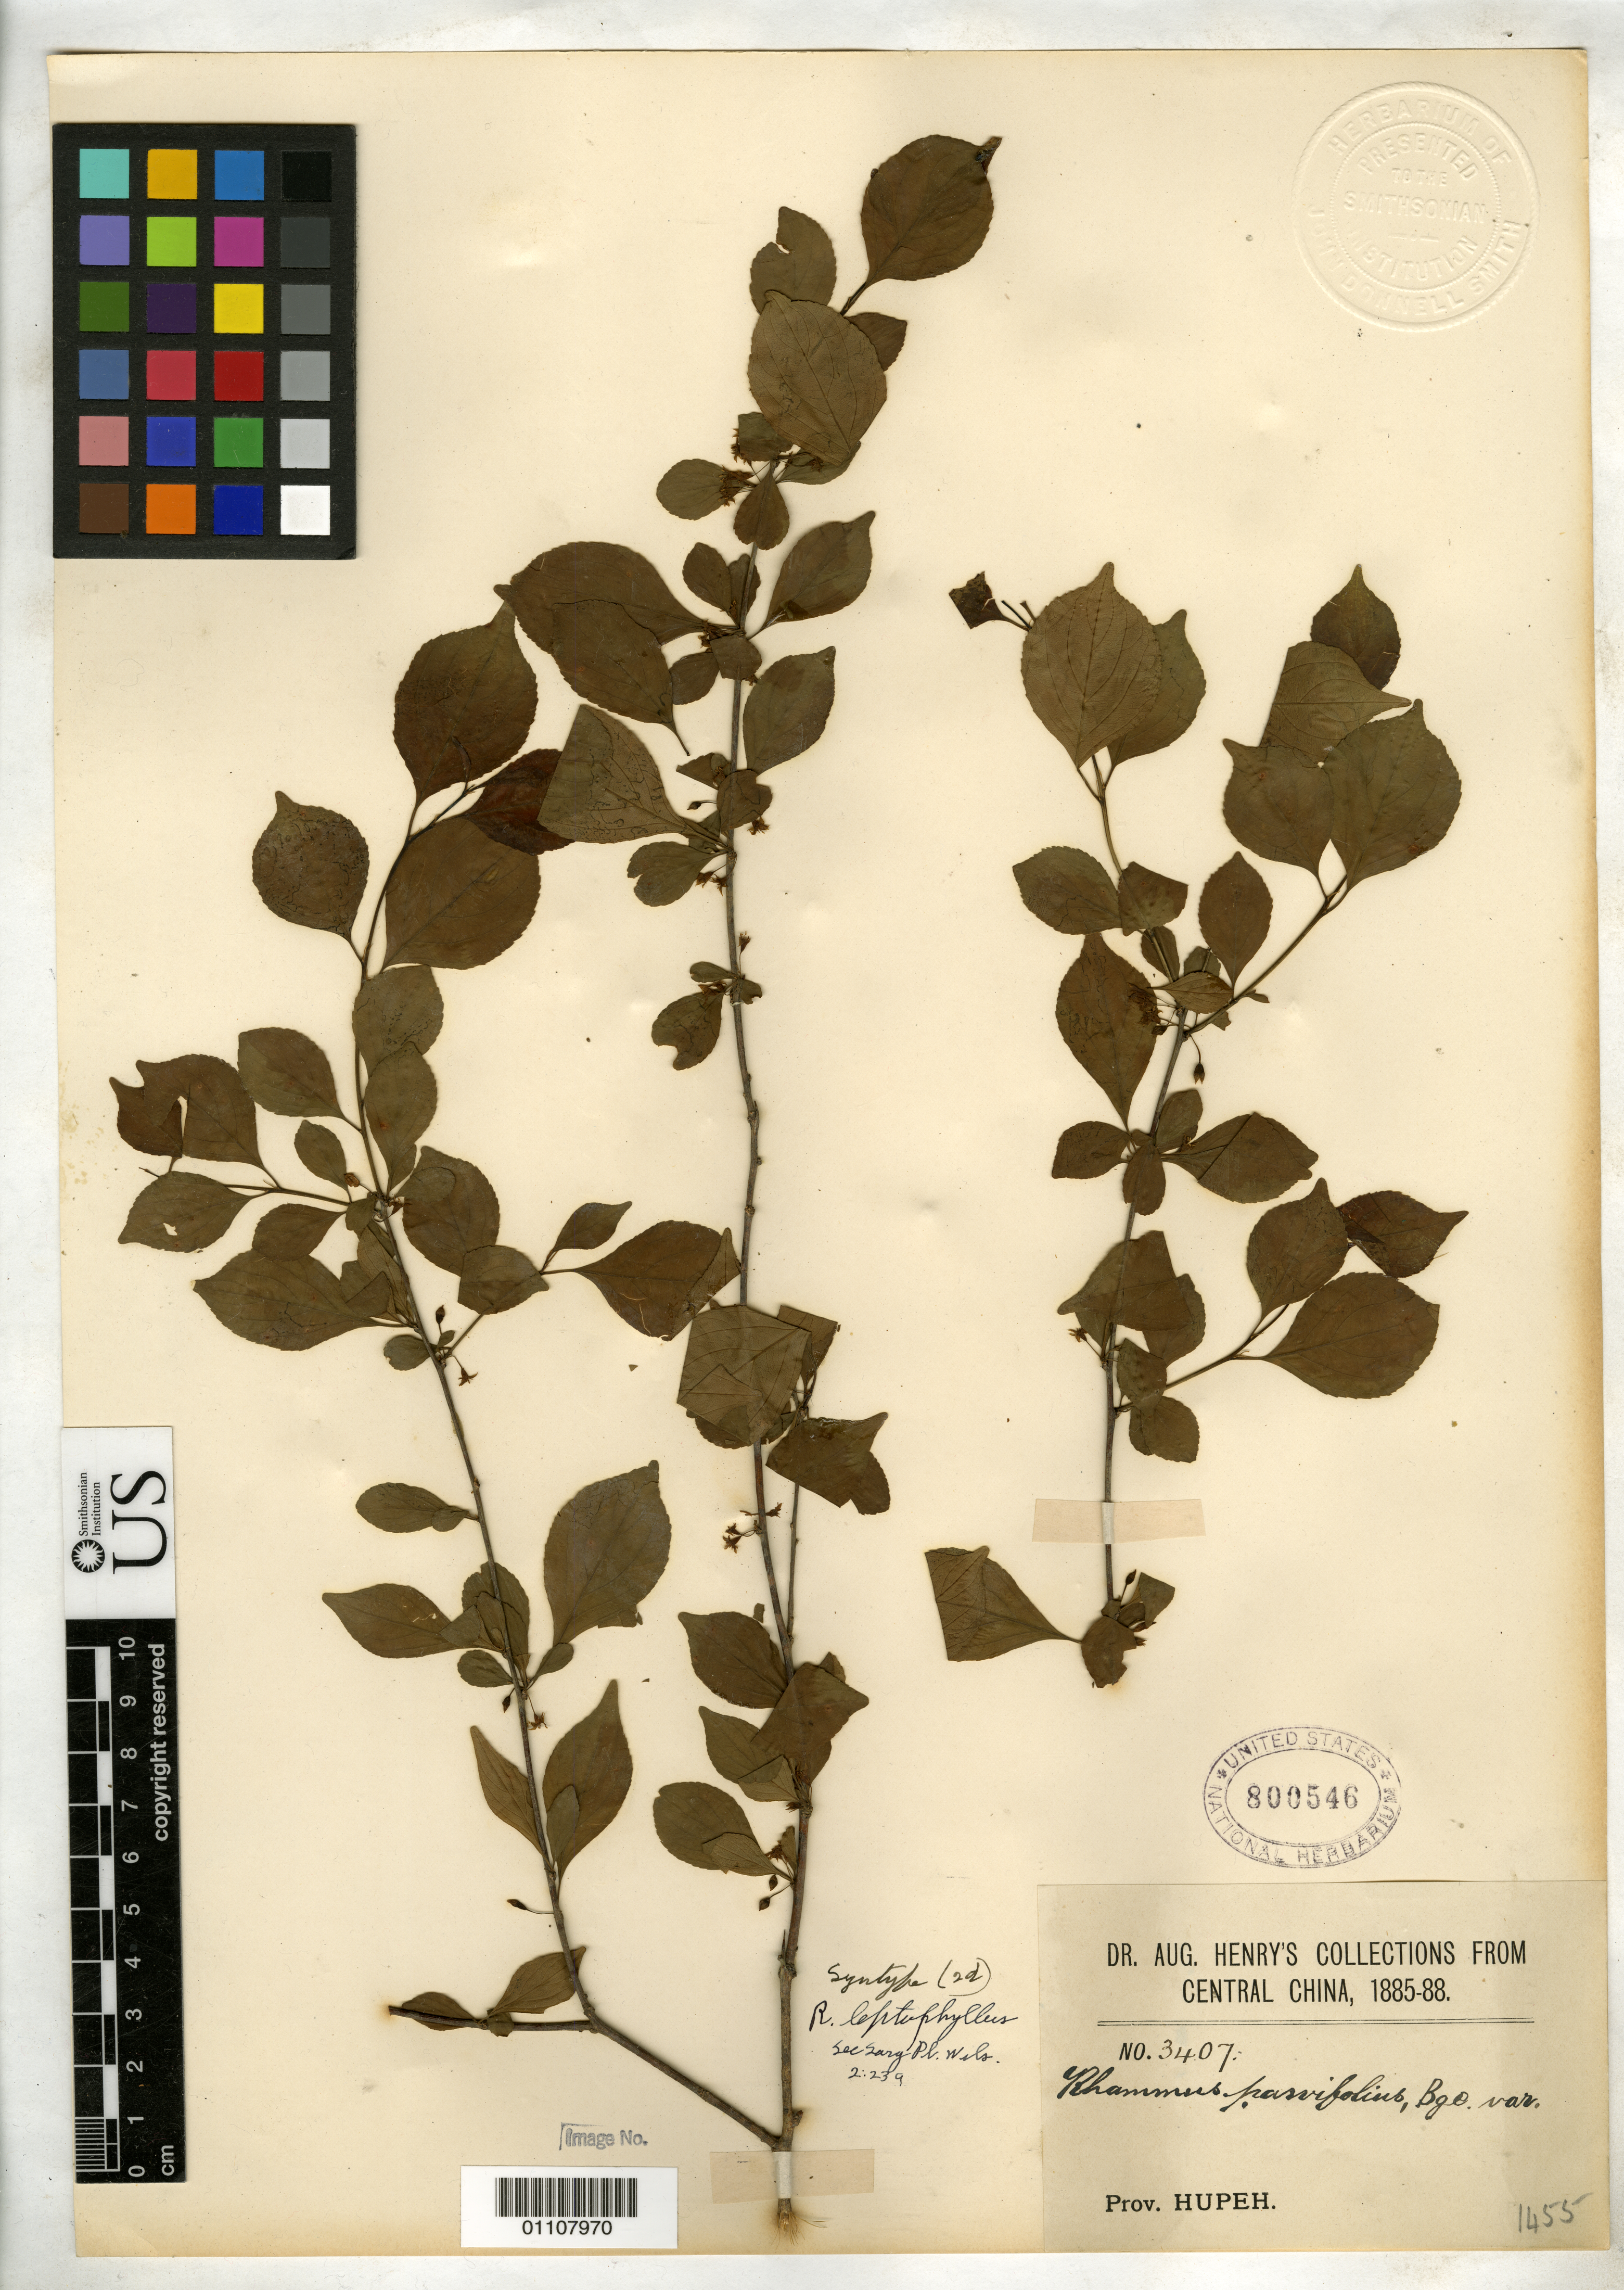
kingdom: Plantae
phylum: Tracheophyta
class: Magnoliopsida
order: Rosales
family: Rhamnaceae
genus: Rhamnus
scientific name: Rhamnus leptophylla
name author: C.K. Schneid.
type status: Syntype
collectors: A. Henry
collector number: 3407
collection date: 1885/1888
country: China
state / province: Hubei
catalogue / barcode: US 800546